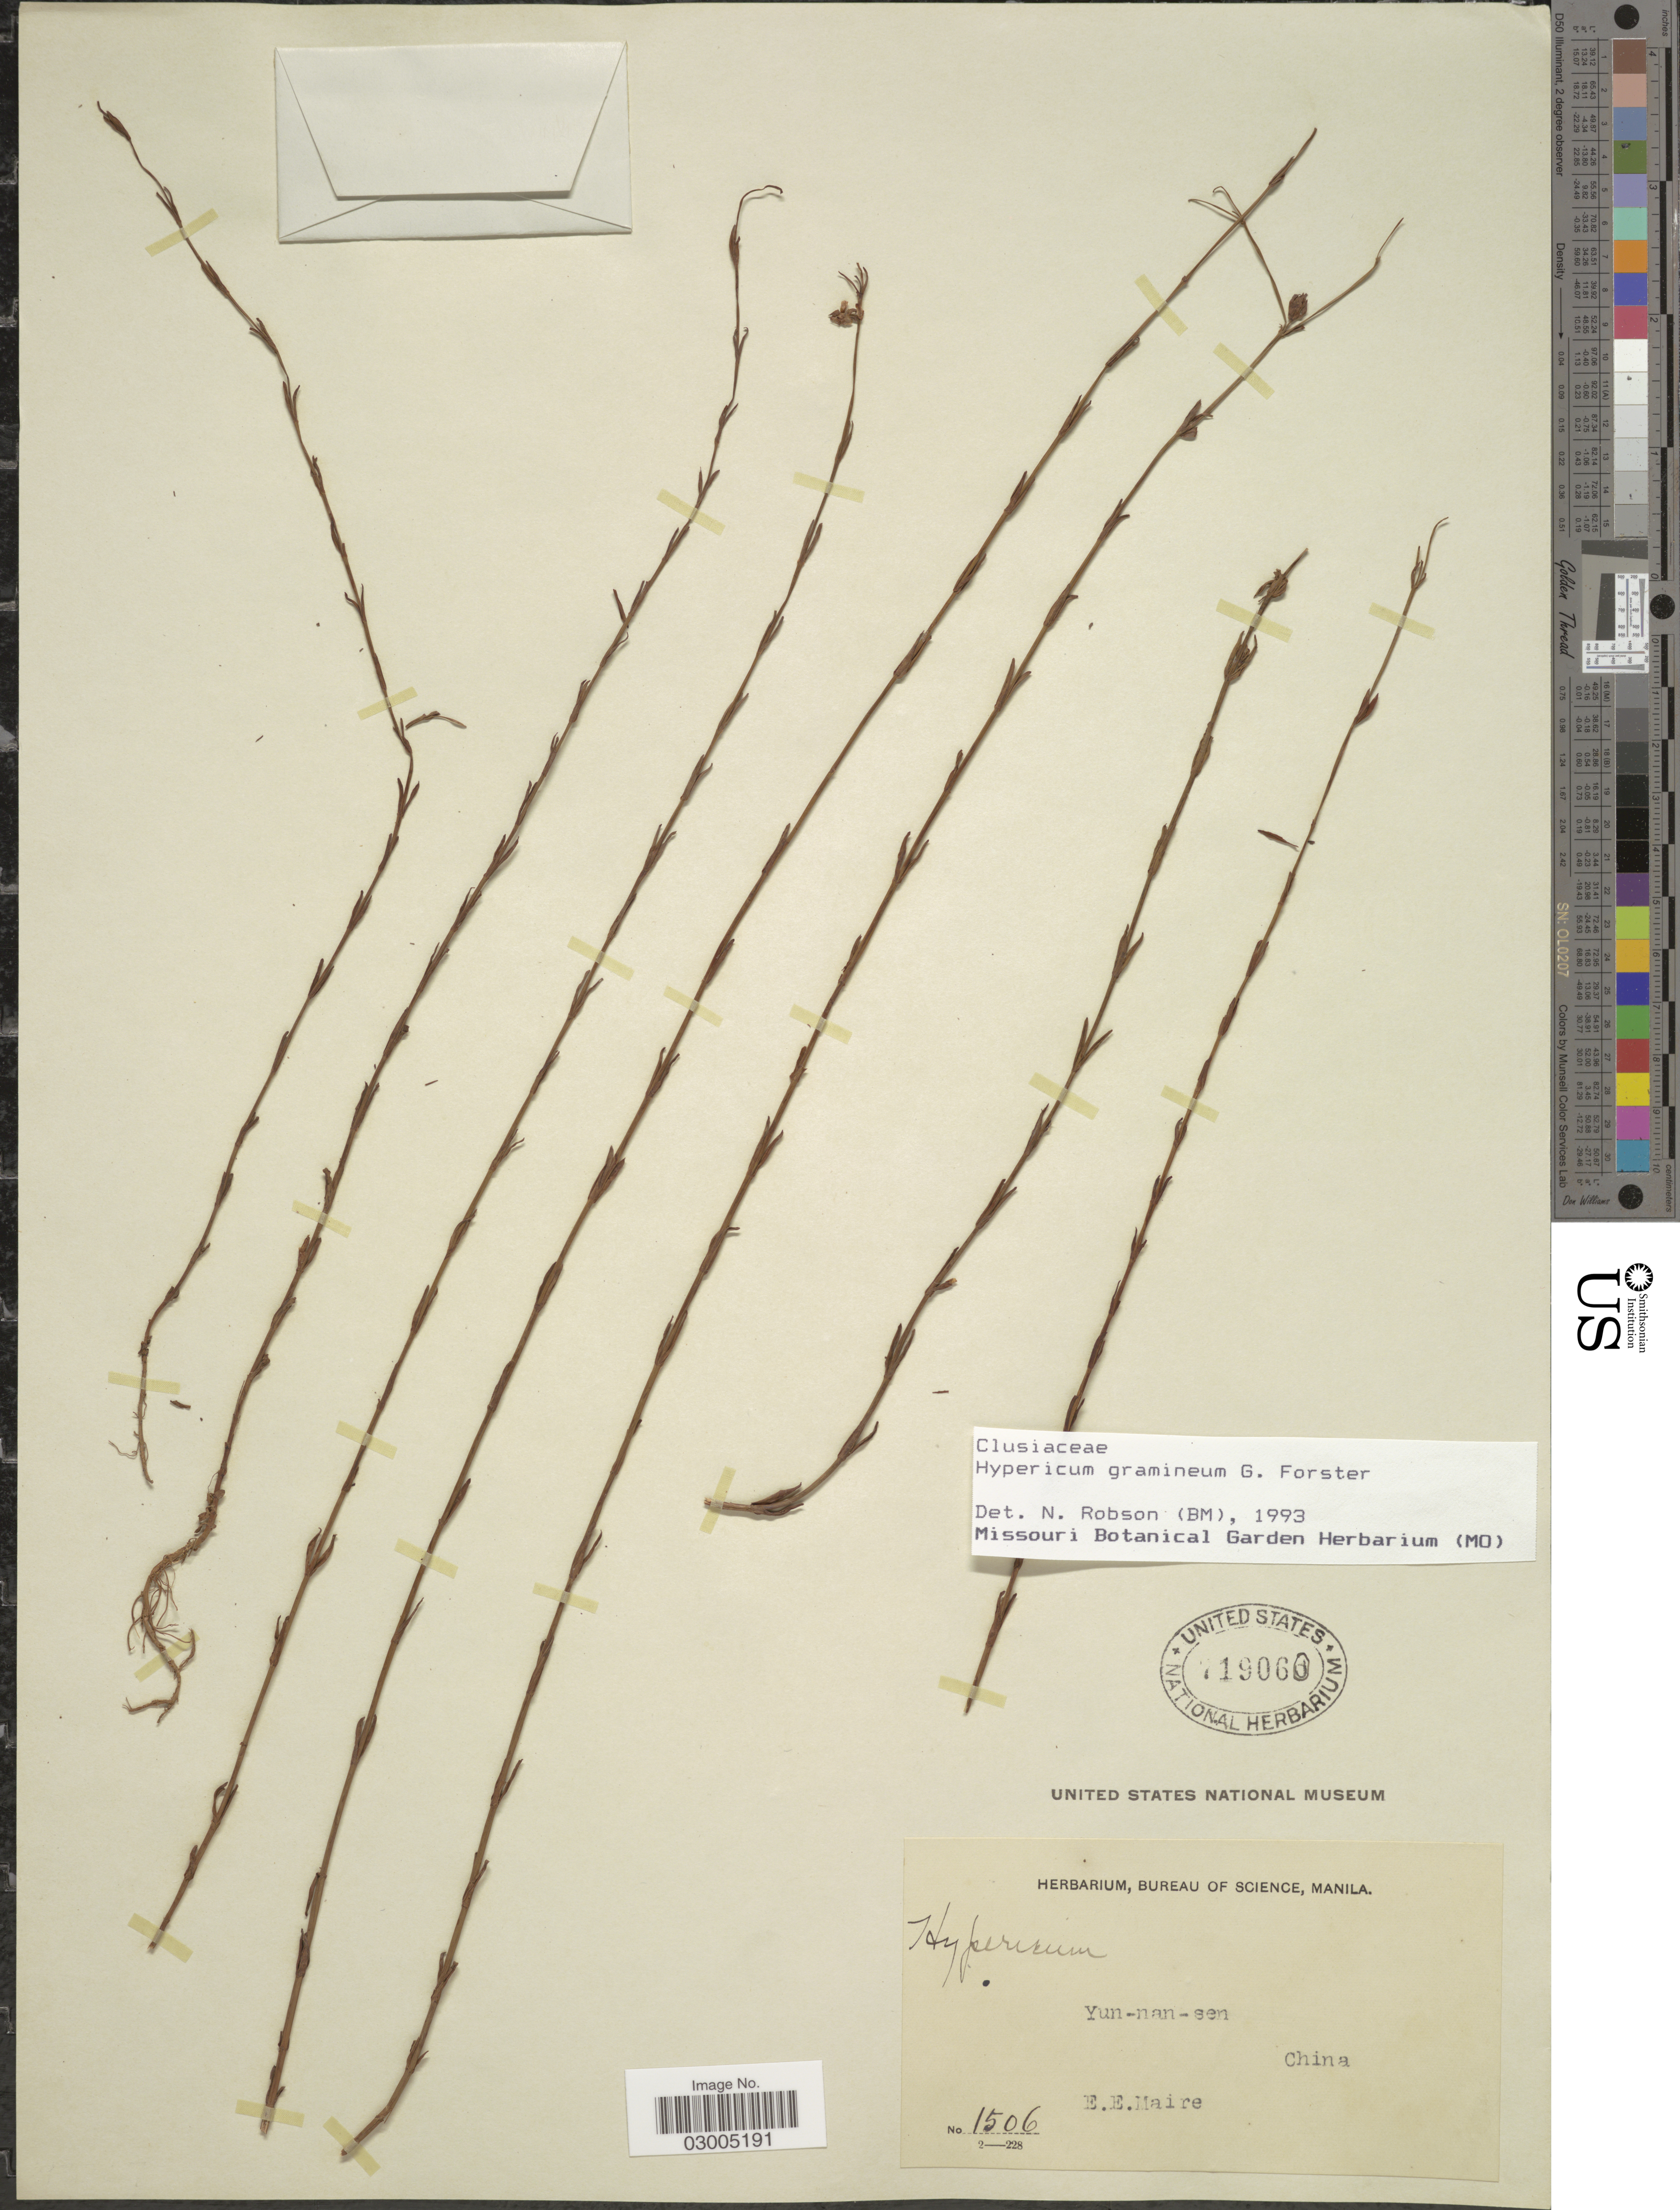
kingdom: Plantae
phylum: Tracheophyta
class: Magnoliopsida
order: Malpighiales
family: Hypericaceae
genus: Hypericum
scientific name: Hypericum gramineum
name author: G. Forst.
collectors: E. E. Maire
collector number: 1506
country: China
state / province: Yunnan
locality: Yun-nan-sen.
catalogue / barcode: US 719060